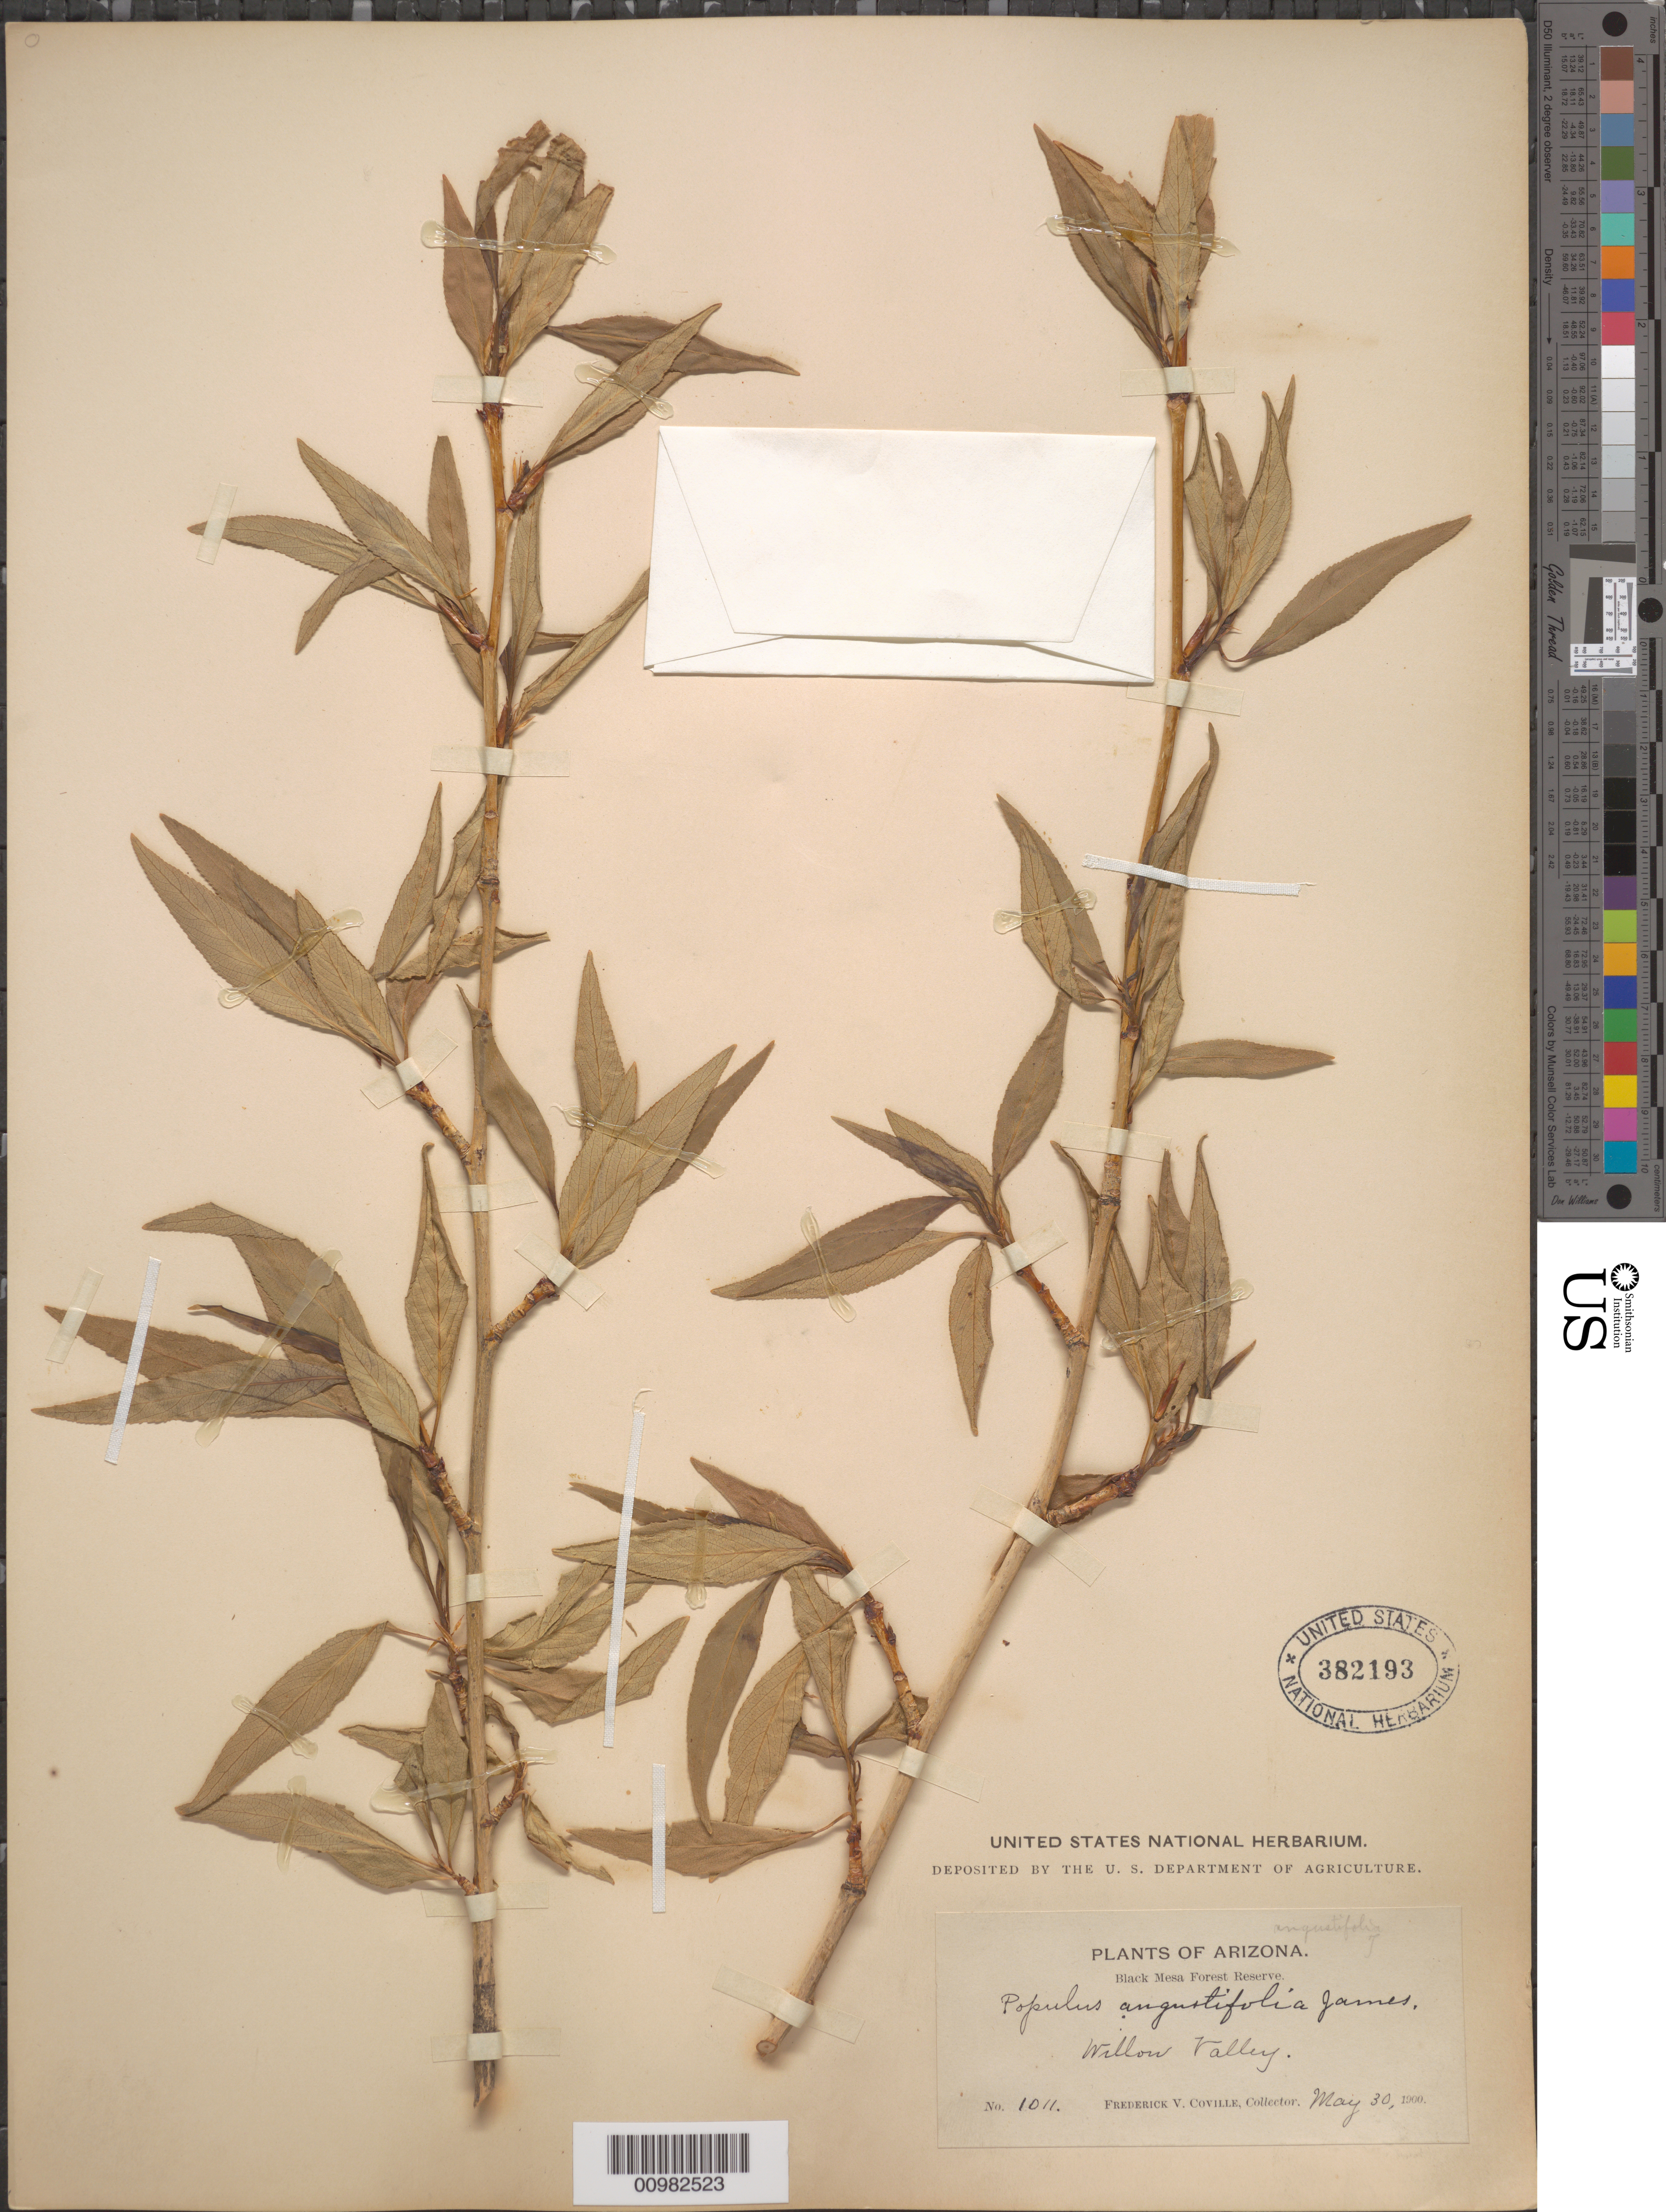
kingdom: Plantae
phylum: Tracheophyta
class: Magnoliopsida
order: Malpighiales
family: Salicaceae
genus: Populus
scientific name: Populus angustifolia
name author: E. James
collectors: F. V. Coville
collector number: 1011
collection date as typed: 20 May 1900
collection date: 1900-05-20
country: United States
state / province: Arizona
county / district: Mohave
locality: Willow Valley.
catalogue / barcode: US 382193